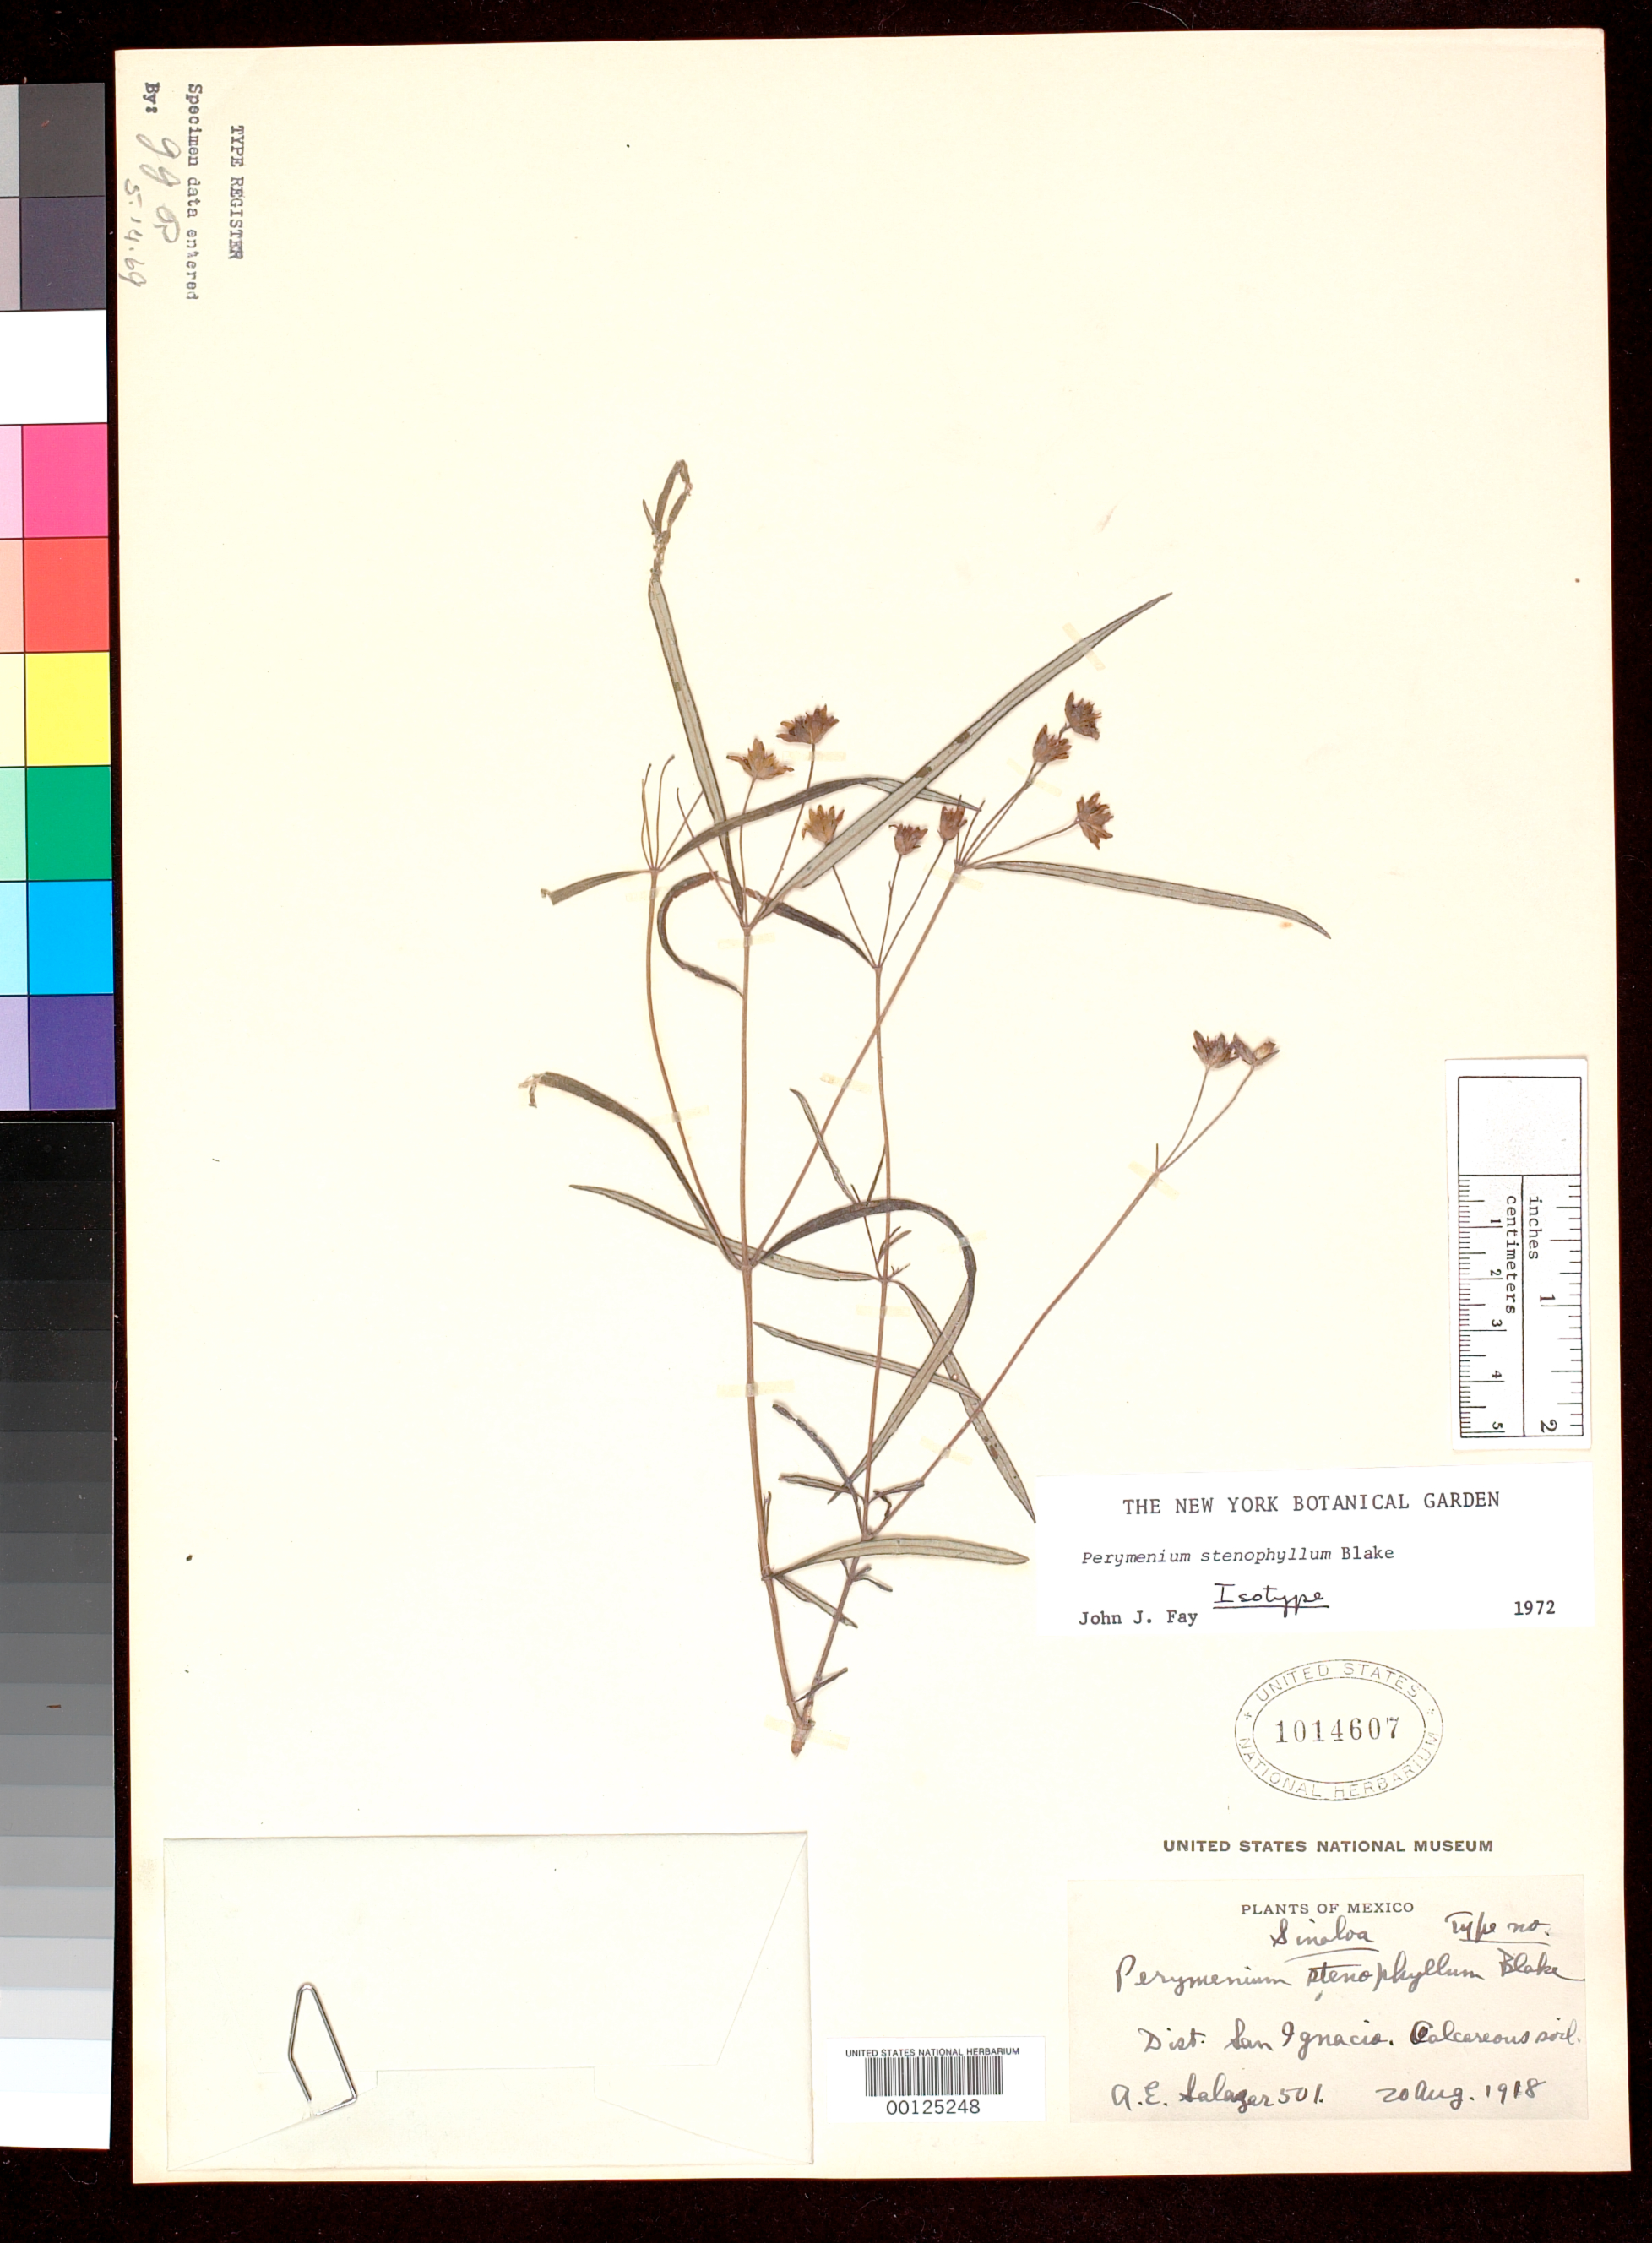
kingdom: Plantae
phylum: Tracheophyta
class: Magnoliopsida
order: Asterales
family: Asteraceae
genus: Perymenium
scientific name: Perymenium stenophyllum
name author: S.F. Blake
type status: Isotype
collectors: A. E. Salazar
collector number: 501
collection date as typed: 20 Aug 1918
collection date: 1918-08-20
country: Mexico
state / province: Sinaloa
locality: San Ignacio Dist.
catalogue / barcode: US 1014607